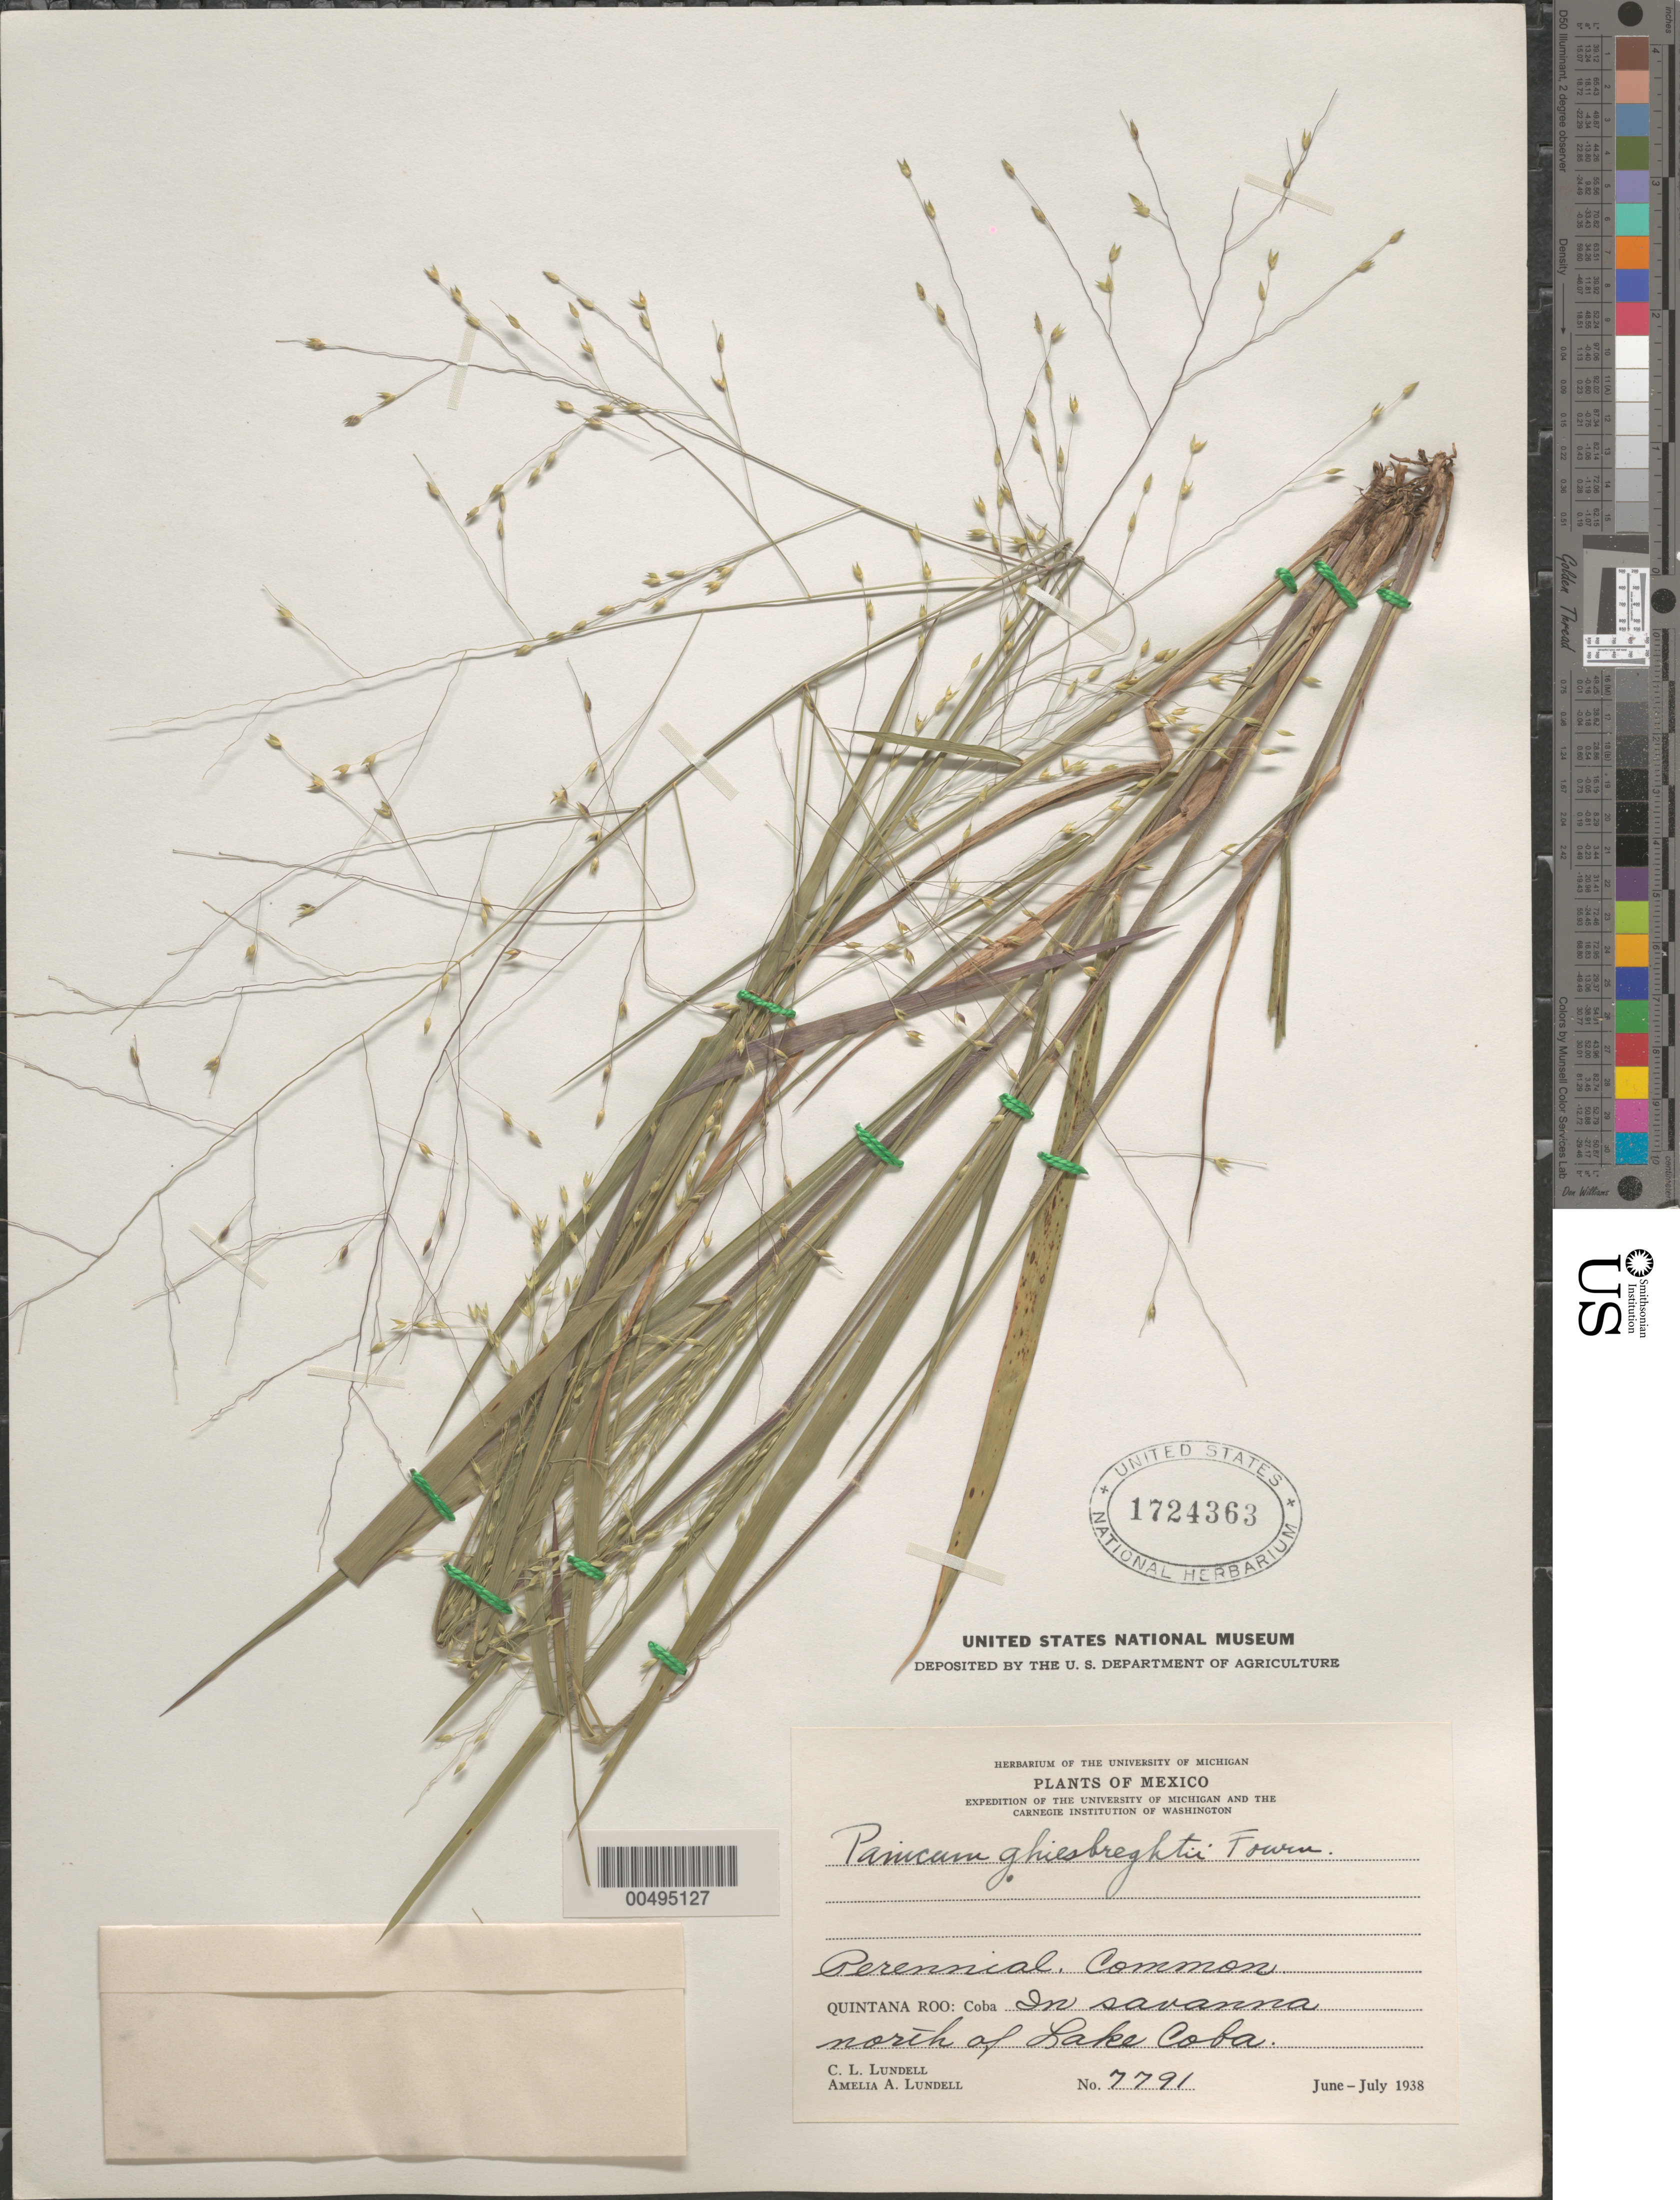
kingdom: Plantae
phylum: Tracheophyta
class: Liliopsida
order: Poales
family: Poaceae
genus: Panicum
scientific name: Panicum ghiesbreghtii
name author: E. Fourn.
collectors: C. L. Lundell & A. A. Lundell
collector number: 7791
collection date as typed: Jun 1938 to -- Jul 1938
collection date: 1938-06/1938-07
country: Mexico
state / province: Quintana Roo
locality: Coba, in savanna N of Lake Coba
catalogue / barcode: US 1724363